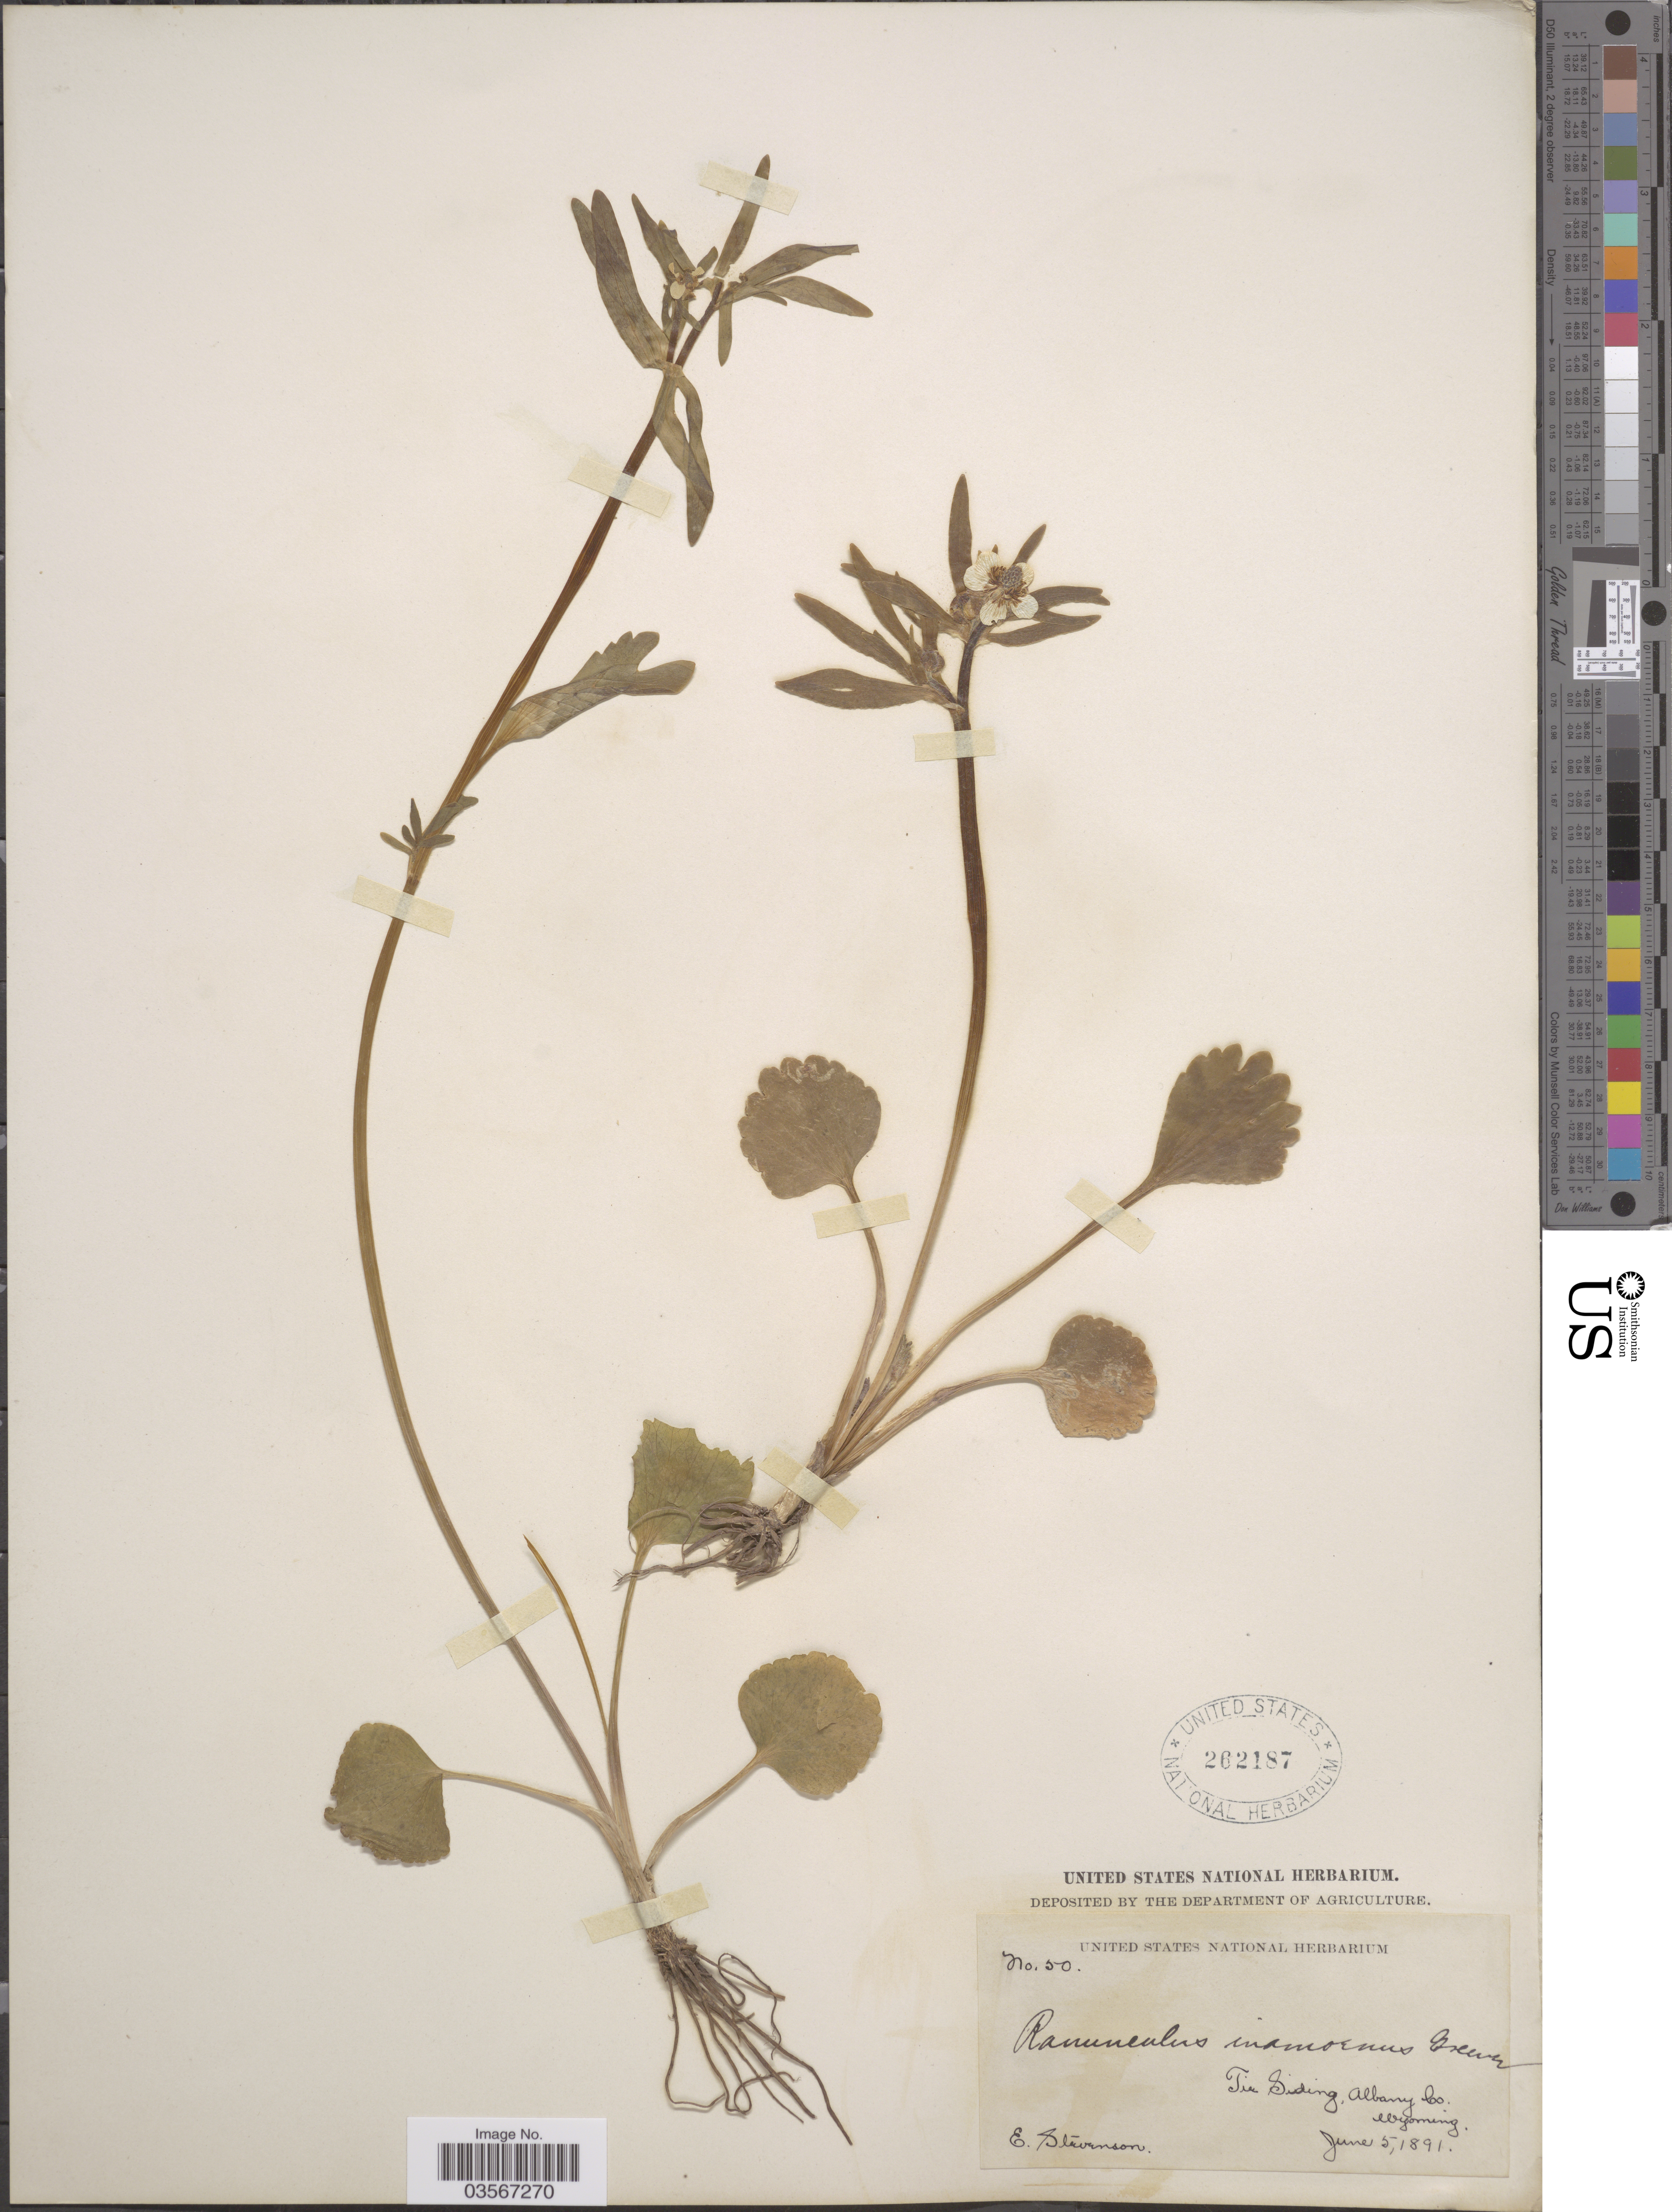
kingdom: Plantae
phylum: Tracheophyta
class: Magnoliopsida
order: Ranunculales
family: Ranunculaceae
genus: Ranunculus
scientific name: Ranunculus inamoenus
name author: Greene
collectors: E. Stevenson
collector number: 50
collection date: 1891-06-05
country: United States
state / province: Wyoming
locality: Tie Siding, Albany Co.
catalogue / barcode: US 262187